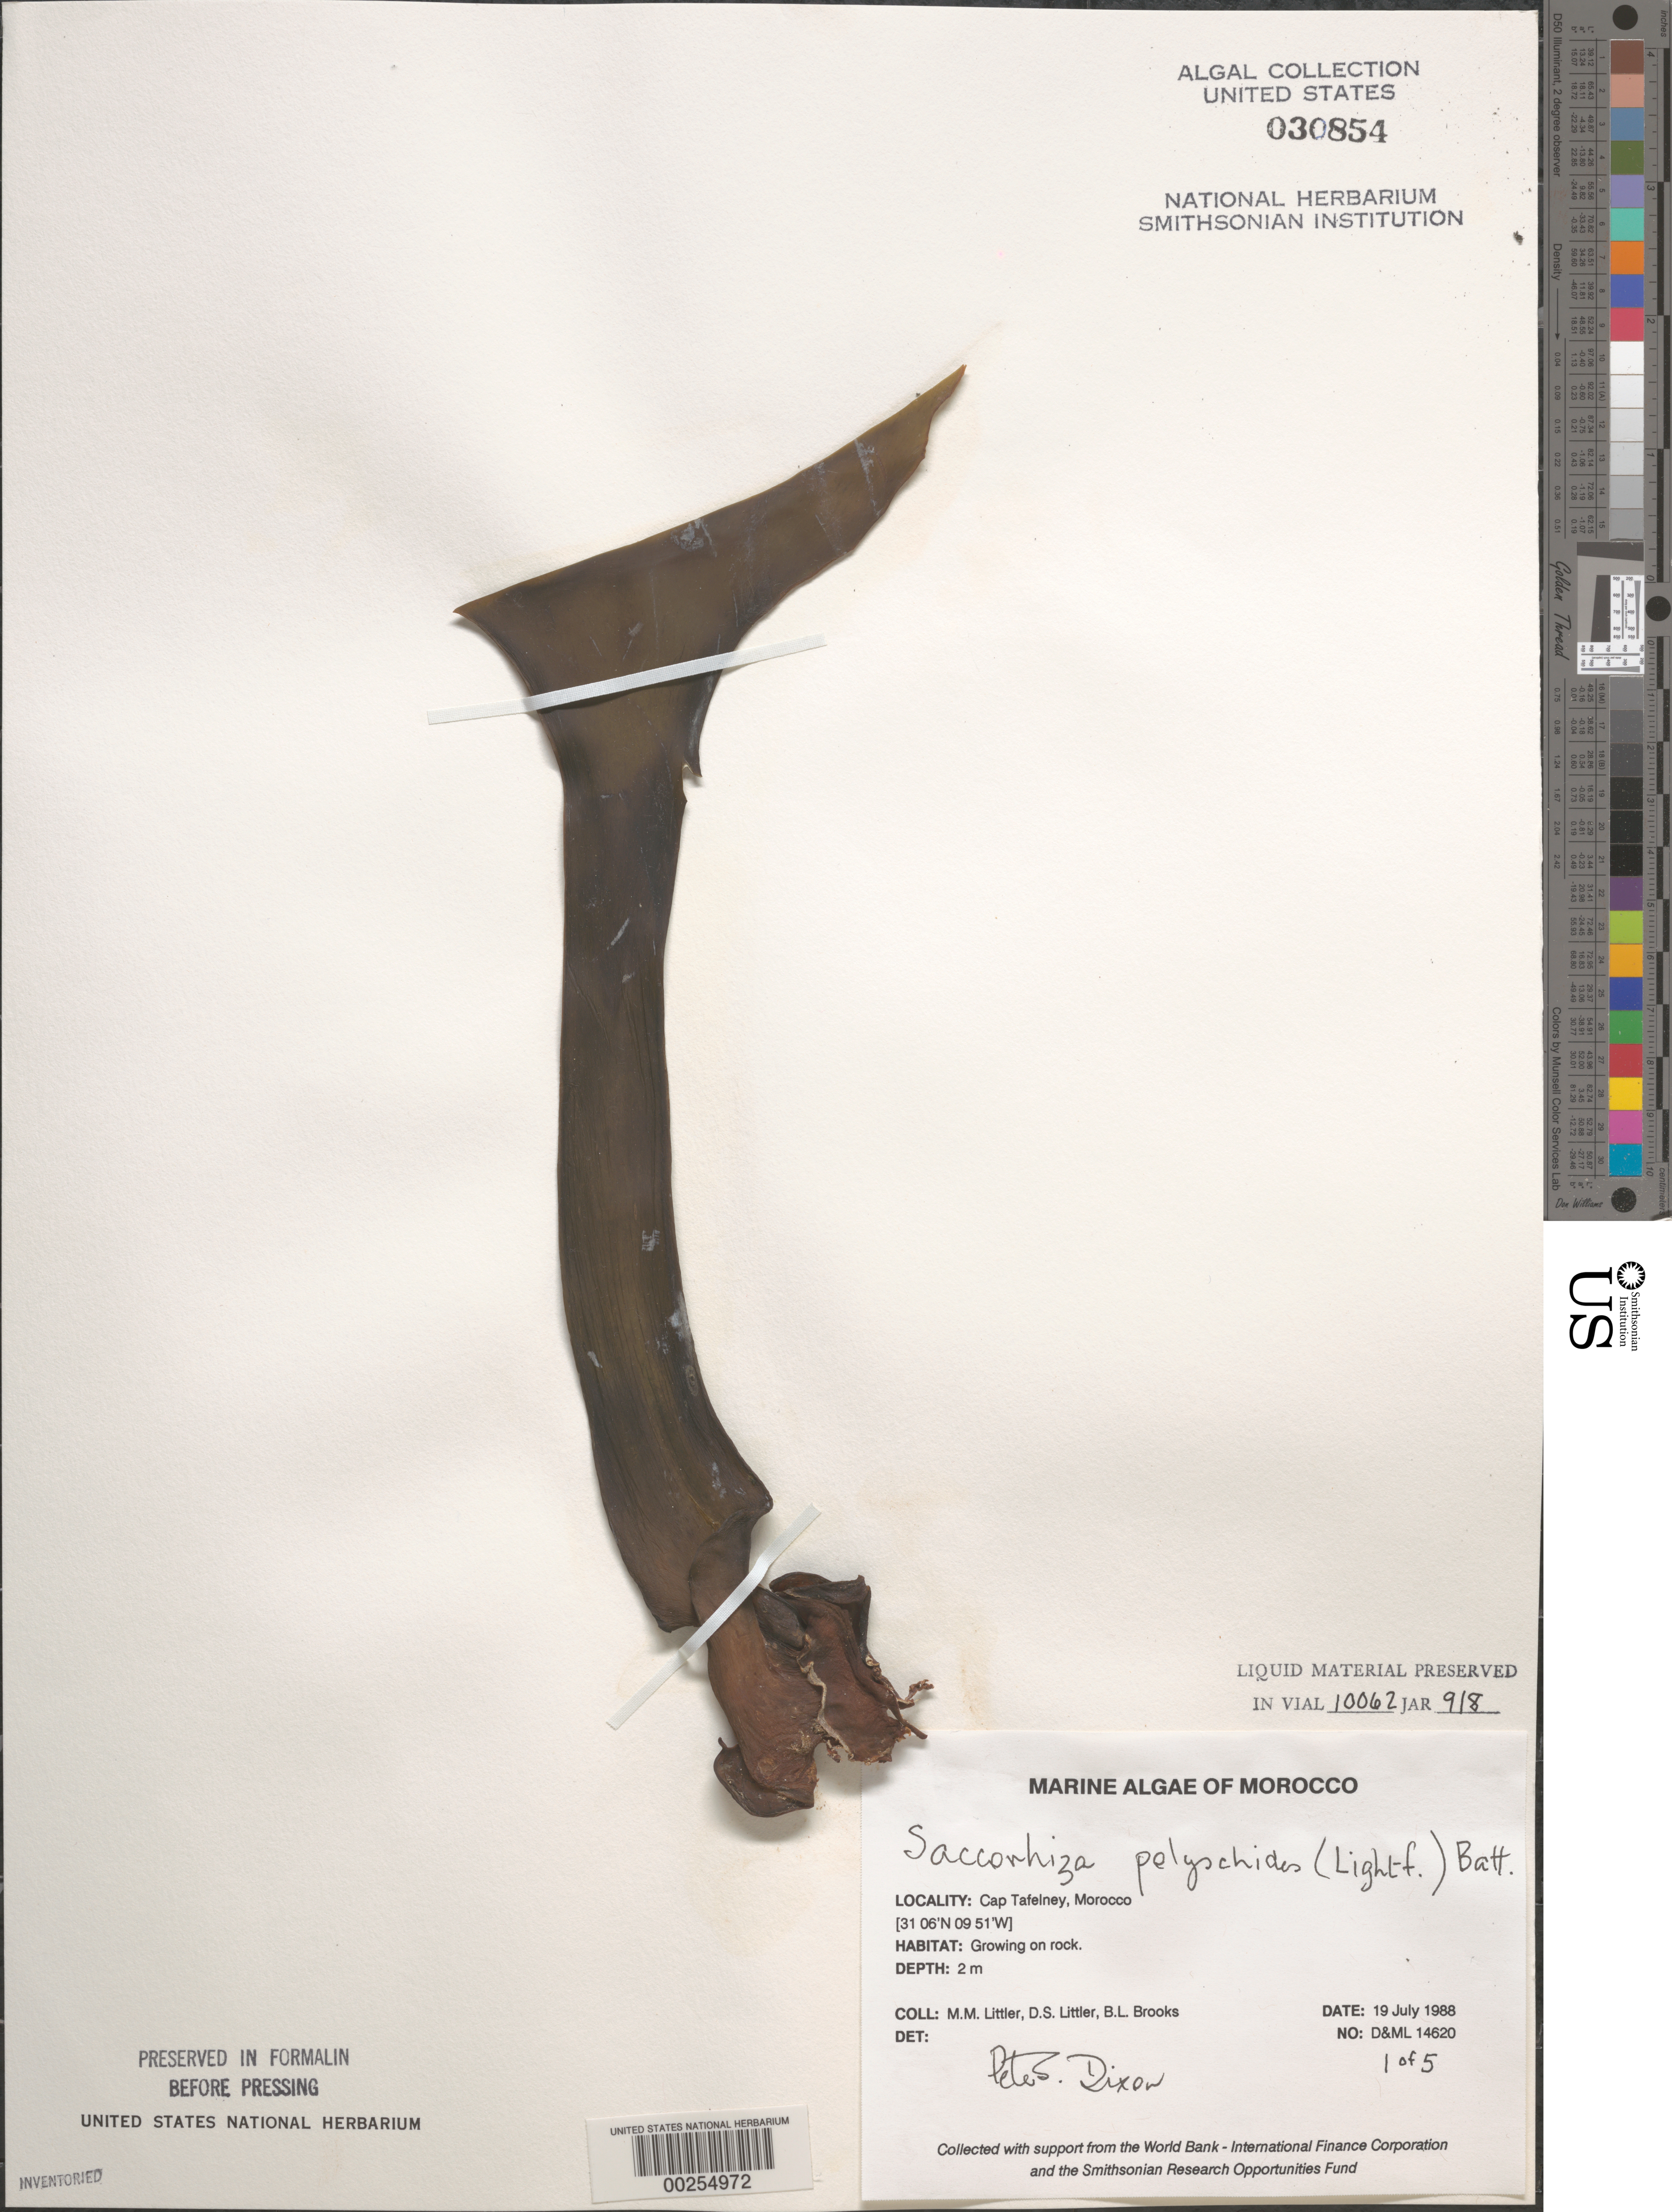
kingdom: Chromista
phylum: Foraminifera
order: Astrorhizida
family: Hyperamminidae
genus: Saccorhiza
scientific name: Saccorhiza polyschides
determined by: Dixon, P. S.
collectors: M. M. Littler, D. S. Littler & B. Brooks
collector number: D&ML 14620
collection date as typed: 19 Jul 1988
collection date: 1988-07-19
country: Morocco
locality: Cap Tafelney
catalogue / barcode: US 30854